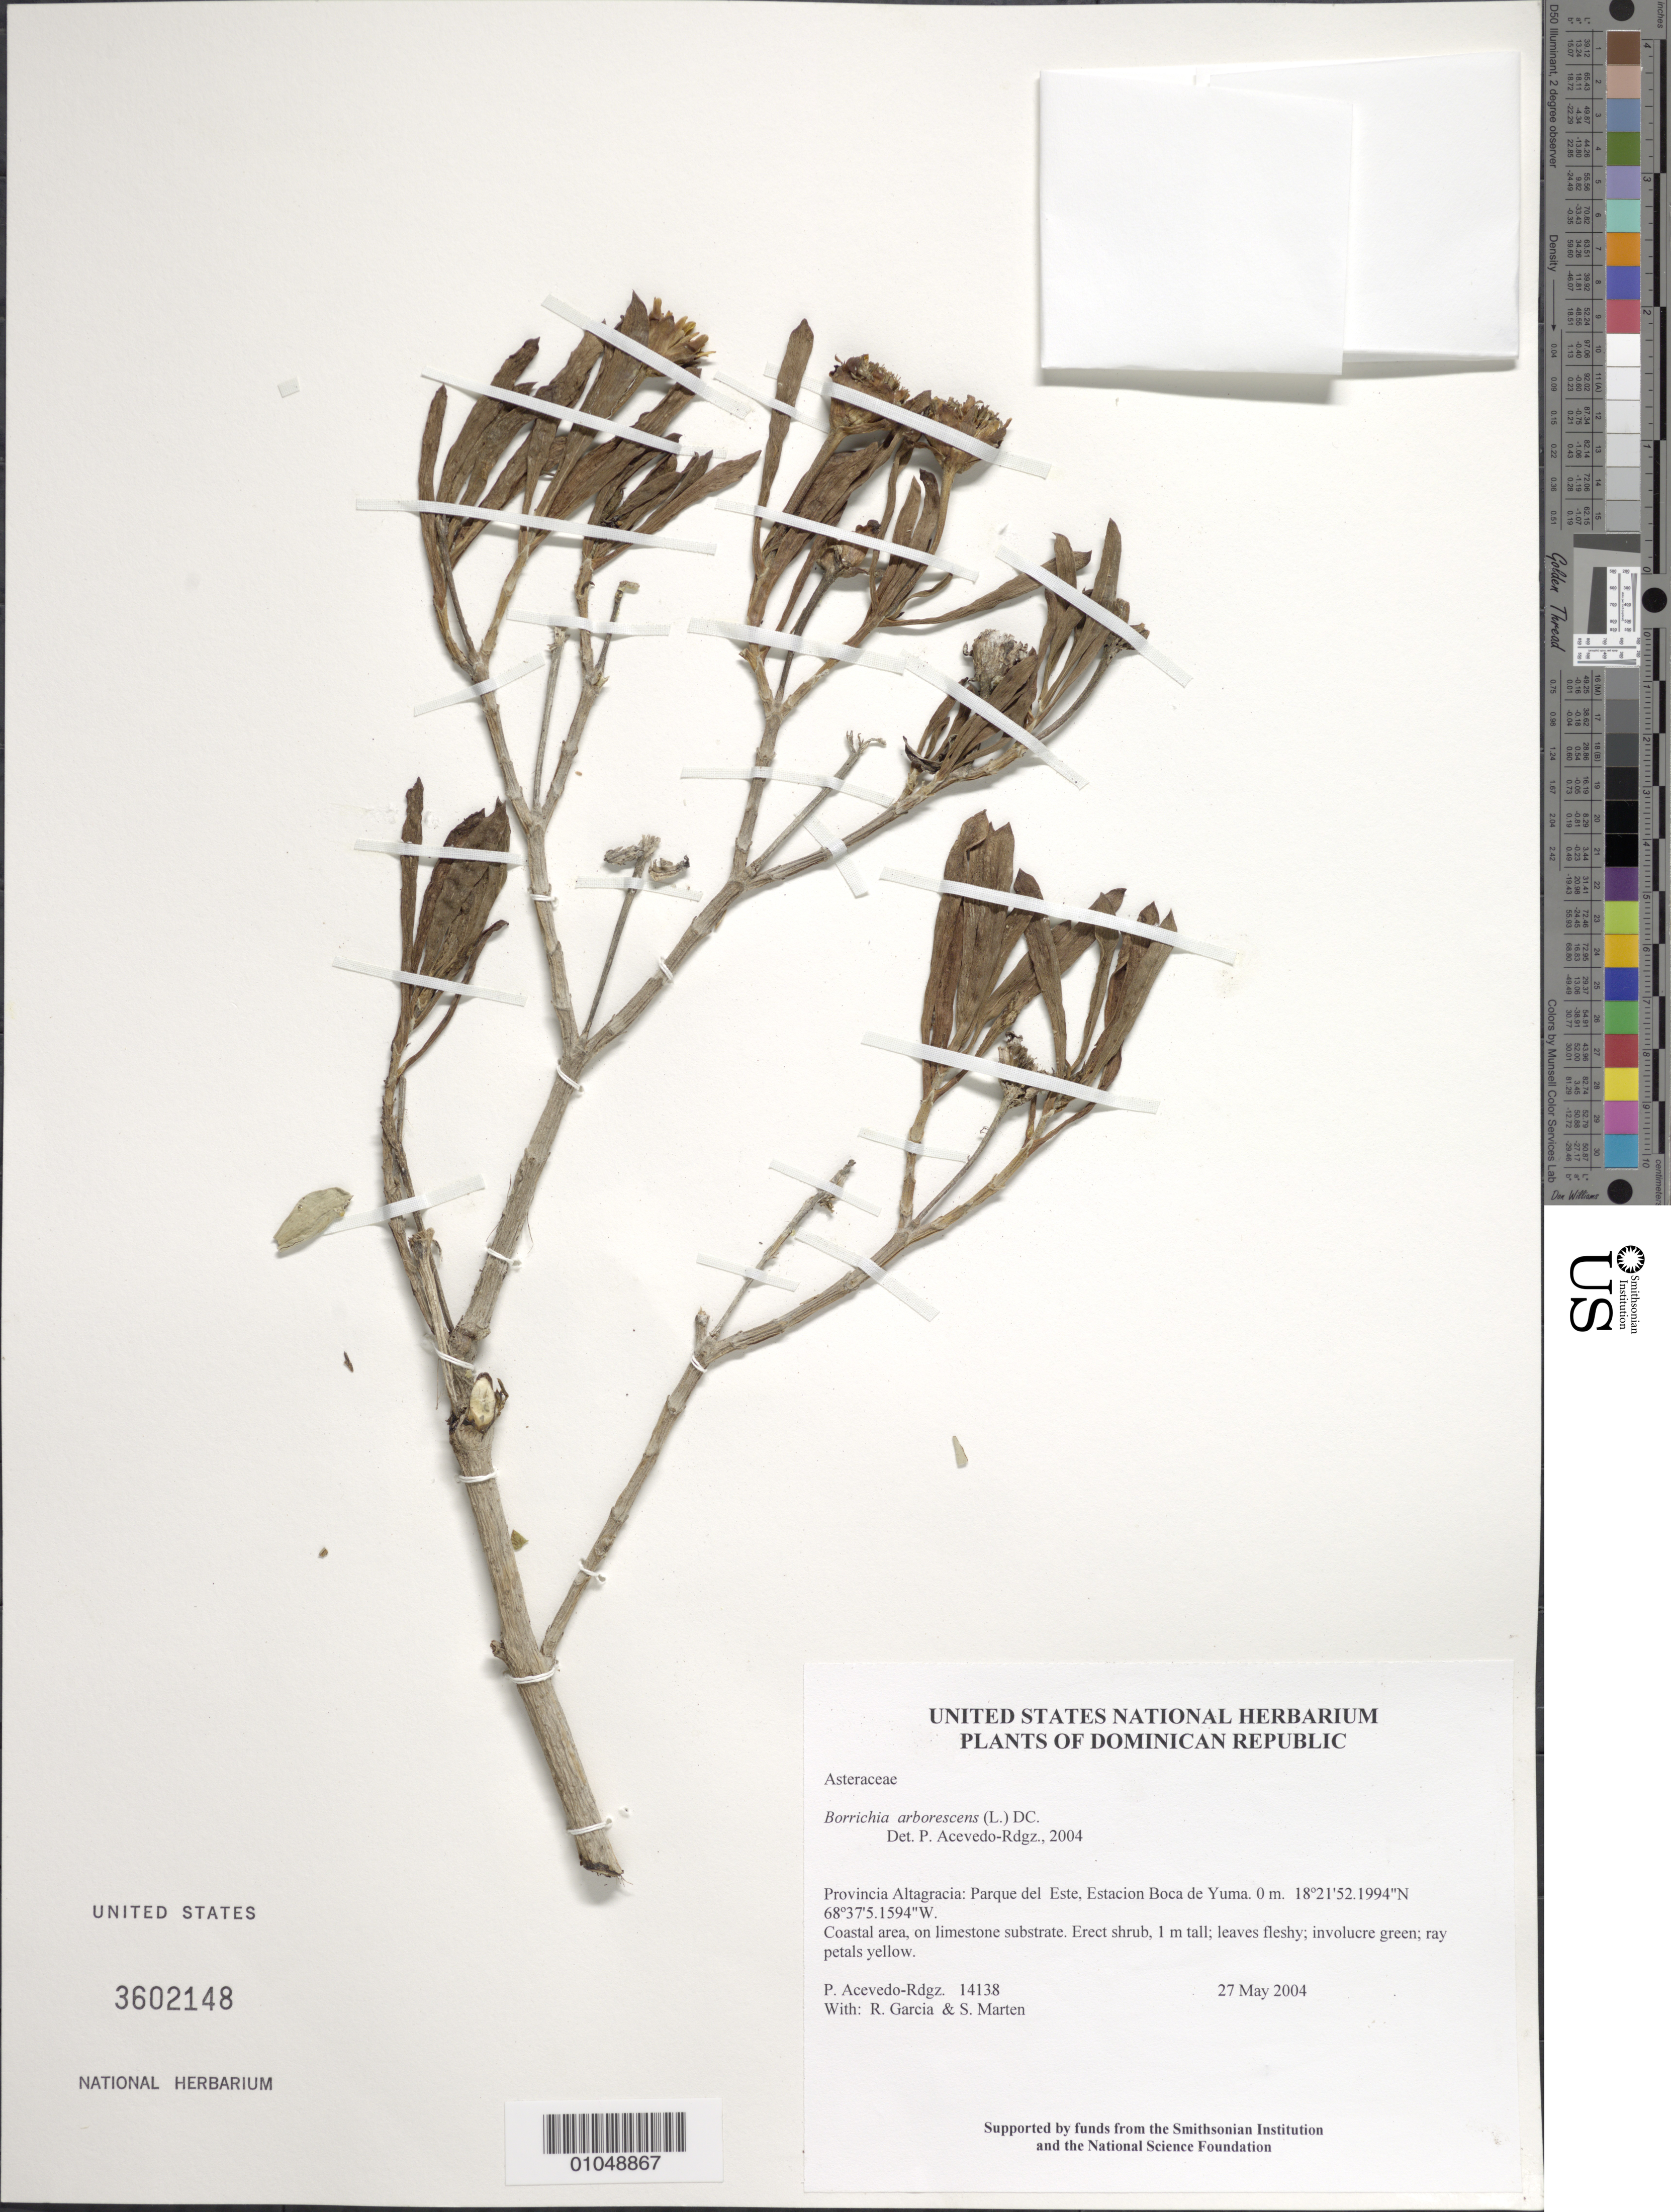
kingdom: Plantae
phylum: Tracheophyta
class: Magnoliopsida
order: Asterales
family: Asteraceae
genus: Borrichia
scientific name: Borrichia arborescens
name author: (L.) DC.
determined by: Acevedo-Rodríguez, P., (BOT), Smithsonian Institution - National Museum of Natural History (UNITED STATES)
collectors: P. Acevedo-Rodr., R. G. García & S. Marten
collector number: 14138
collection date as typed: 27 May 2004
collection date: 2004-05-27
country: Dominican Republic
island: Hispaniola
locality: Provincia Altagracia: Parque del Este, Estacion Boca de Yuma.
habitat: Coastal area, on limestone substrate.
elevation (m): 0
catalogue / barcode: US 3602148